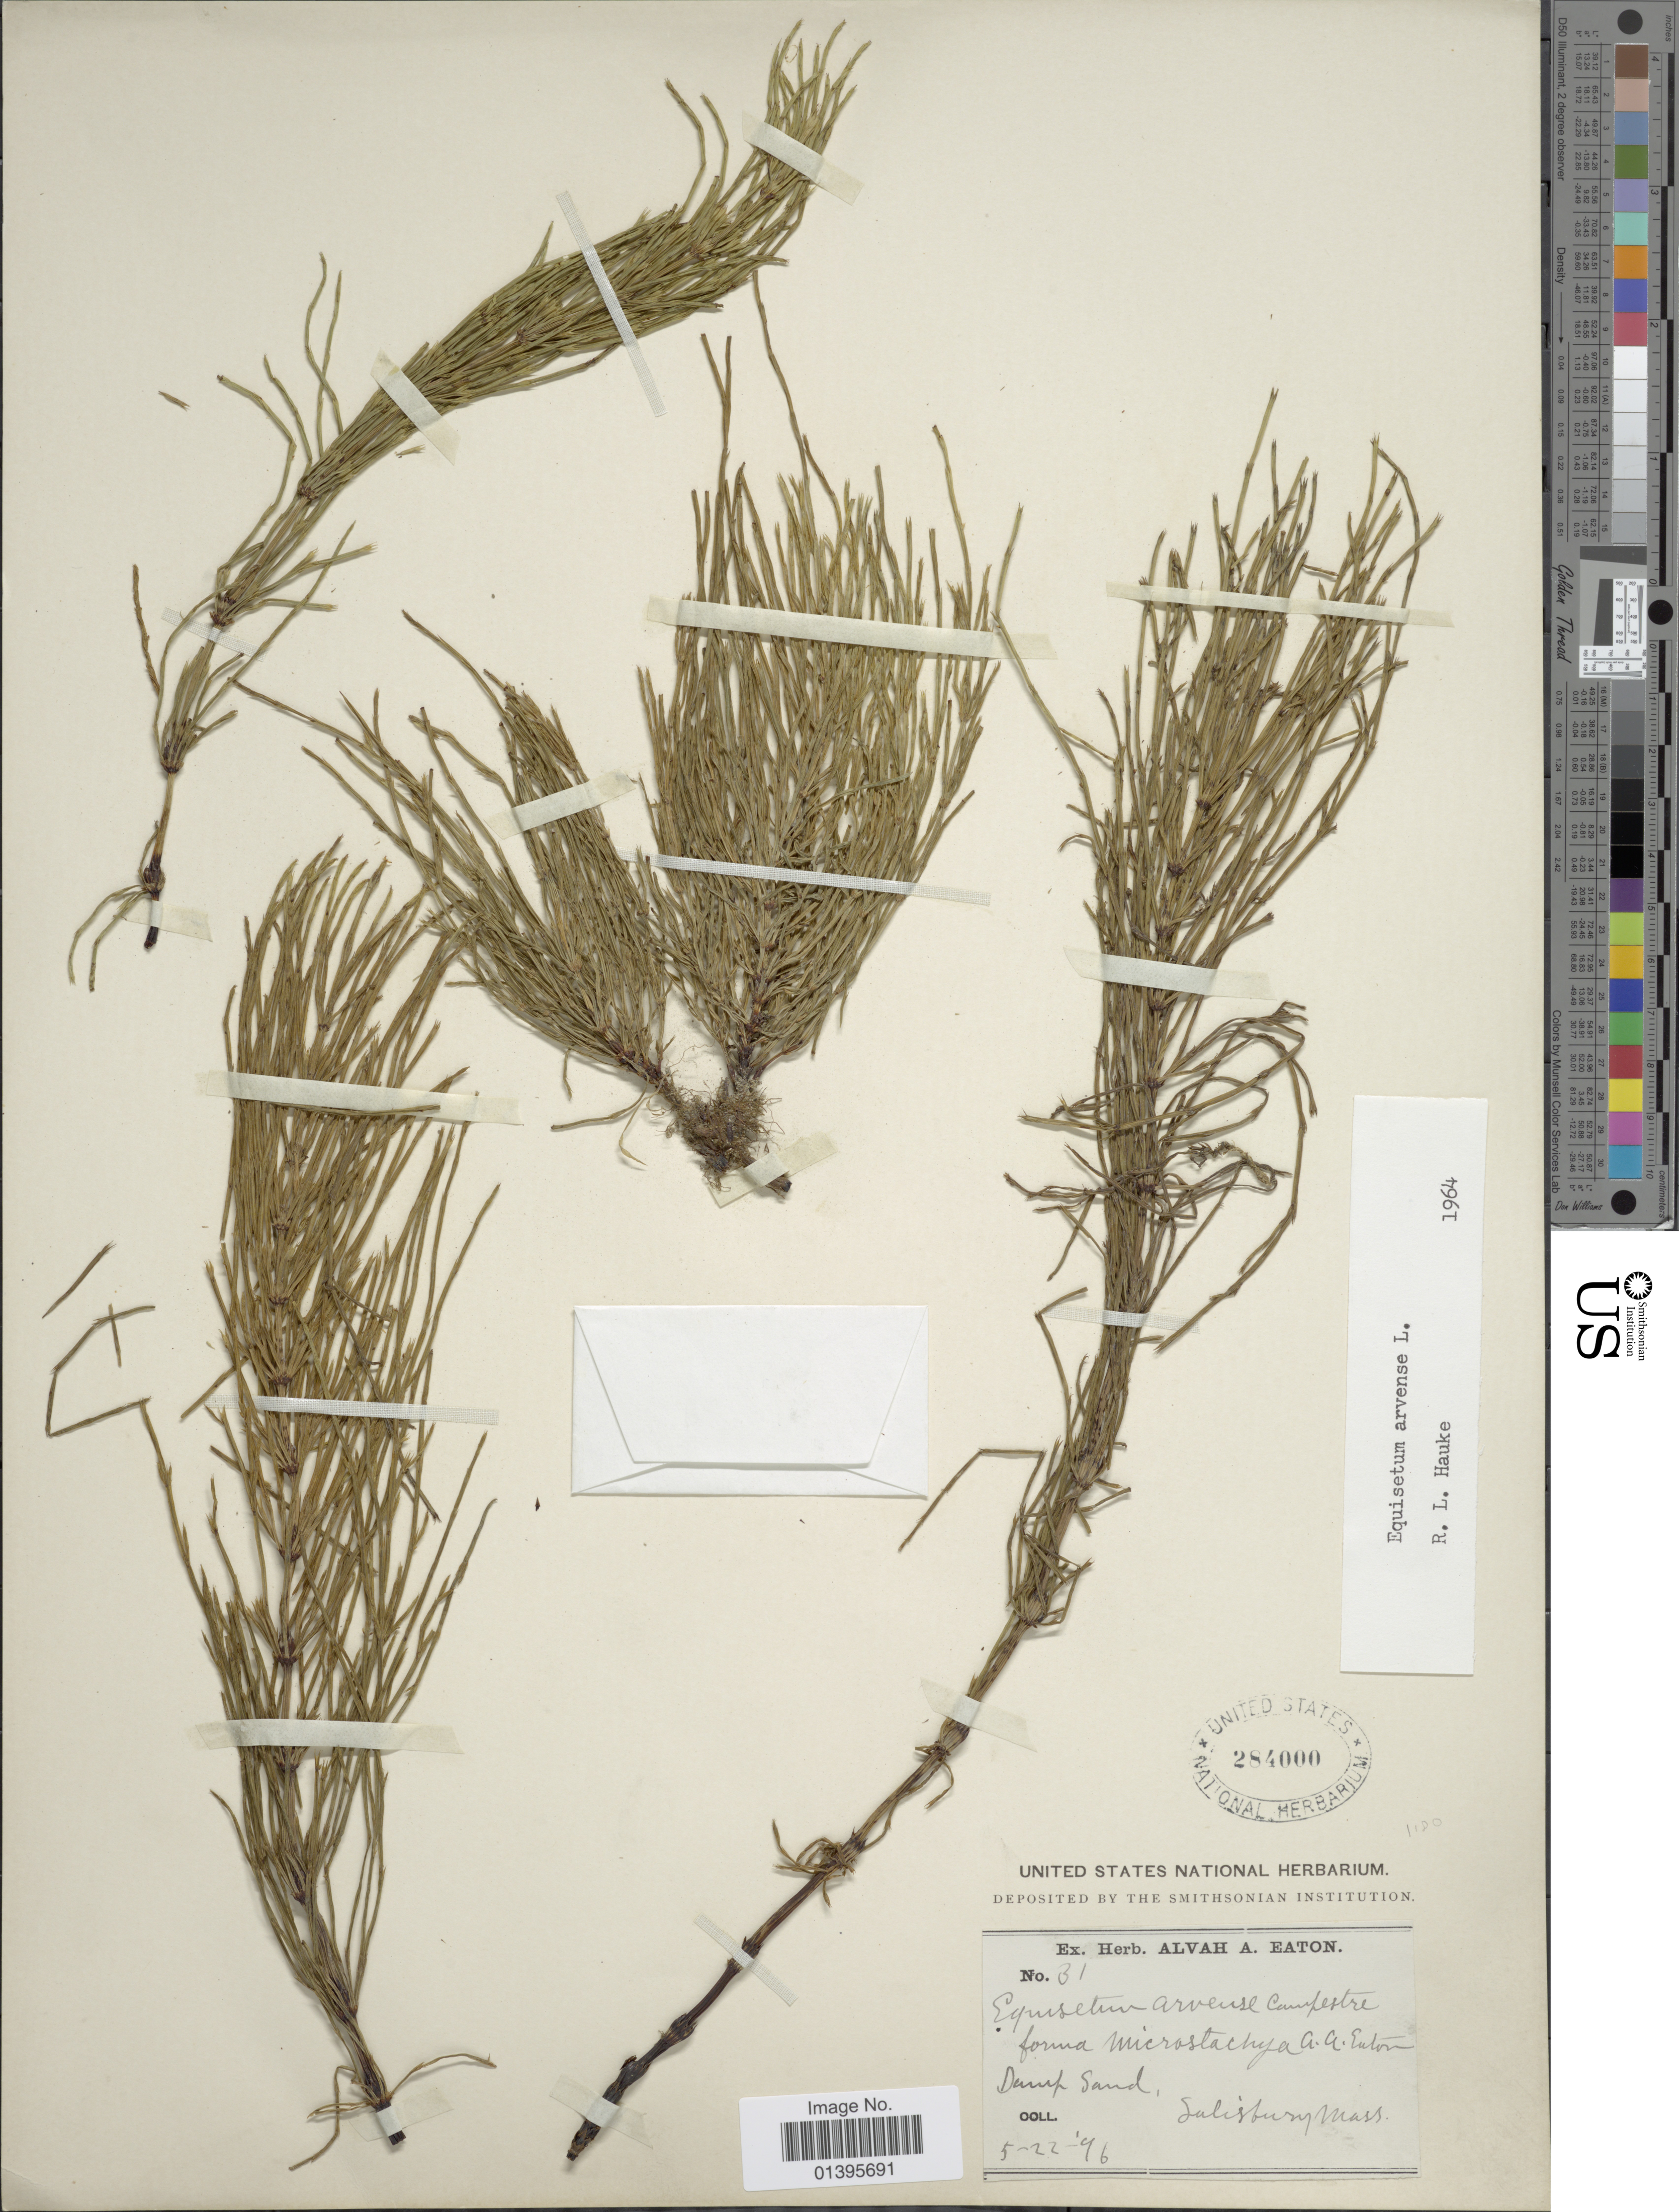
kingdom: Plantae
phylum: Tracheophyta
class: Polypodiopsida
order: Equisetales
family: Equisetaceae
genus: Equisetum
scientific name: Equisetum arvense var. campestre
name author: (Schultz) Rupr.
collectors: A. A. Eaton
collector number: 31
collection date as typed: Transcribed d/m/y: 22/5/96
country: United States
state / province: Massachusetts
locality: Salisbury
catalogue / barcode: US 284000